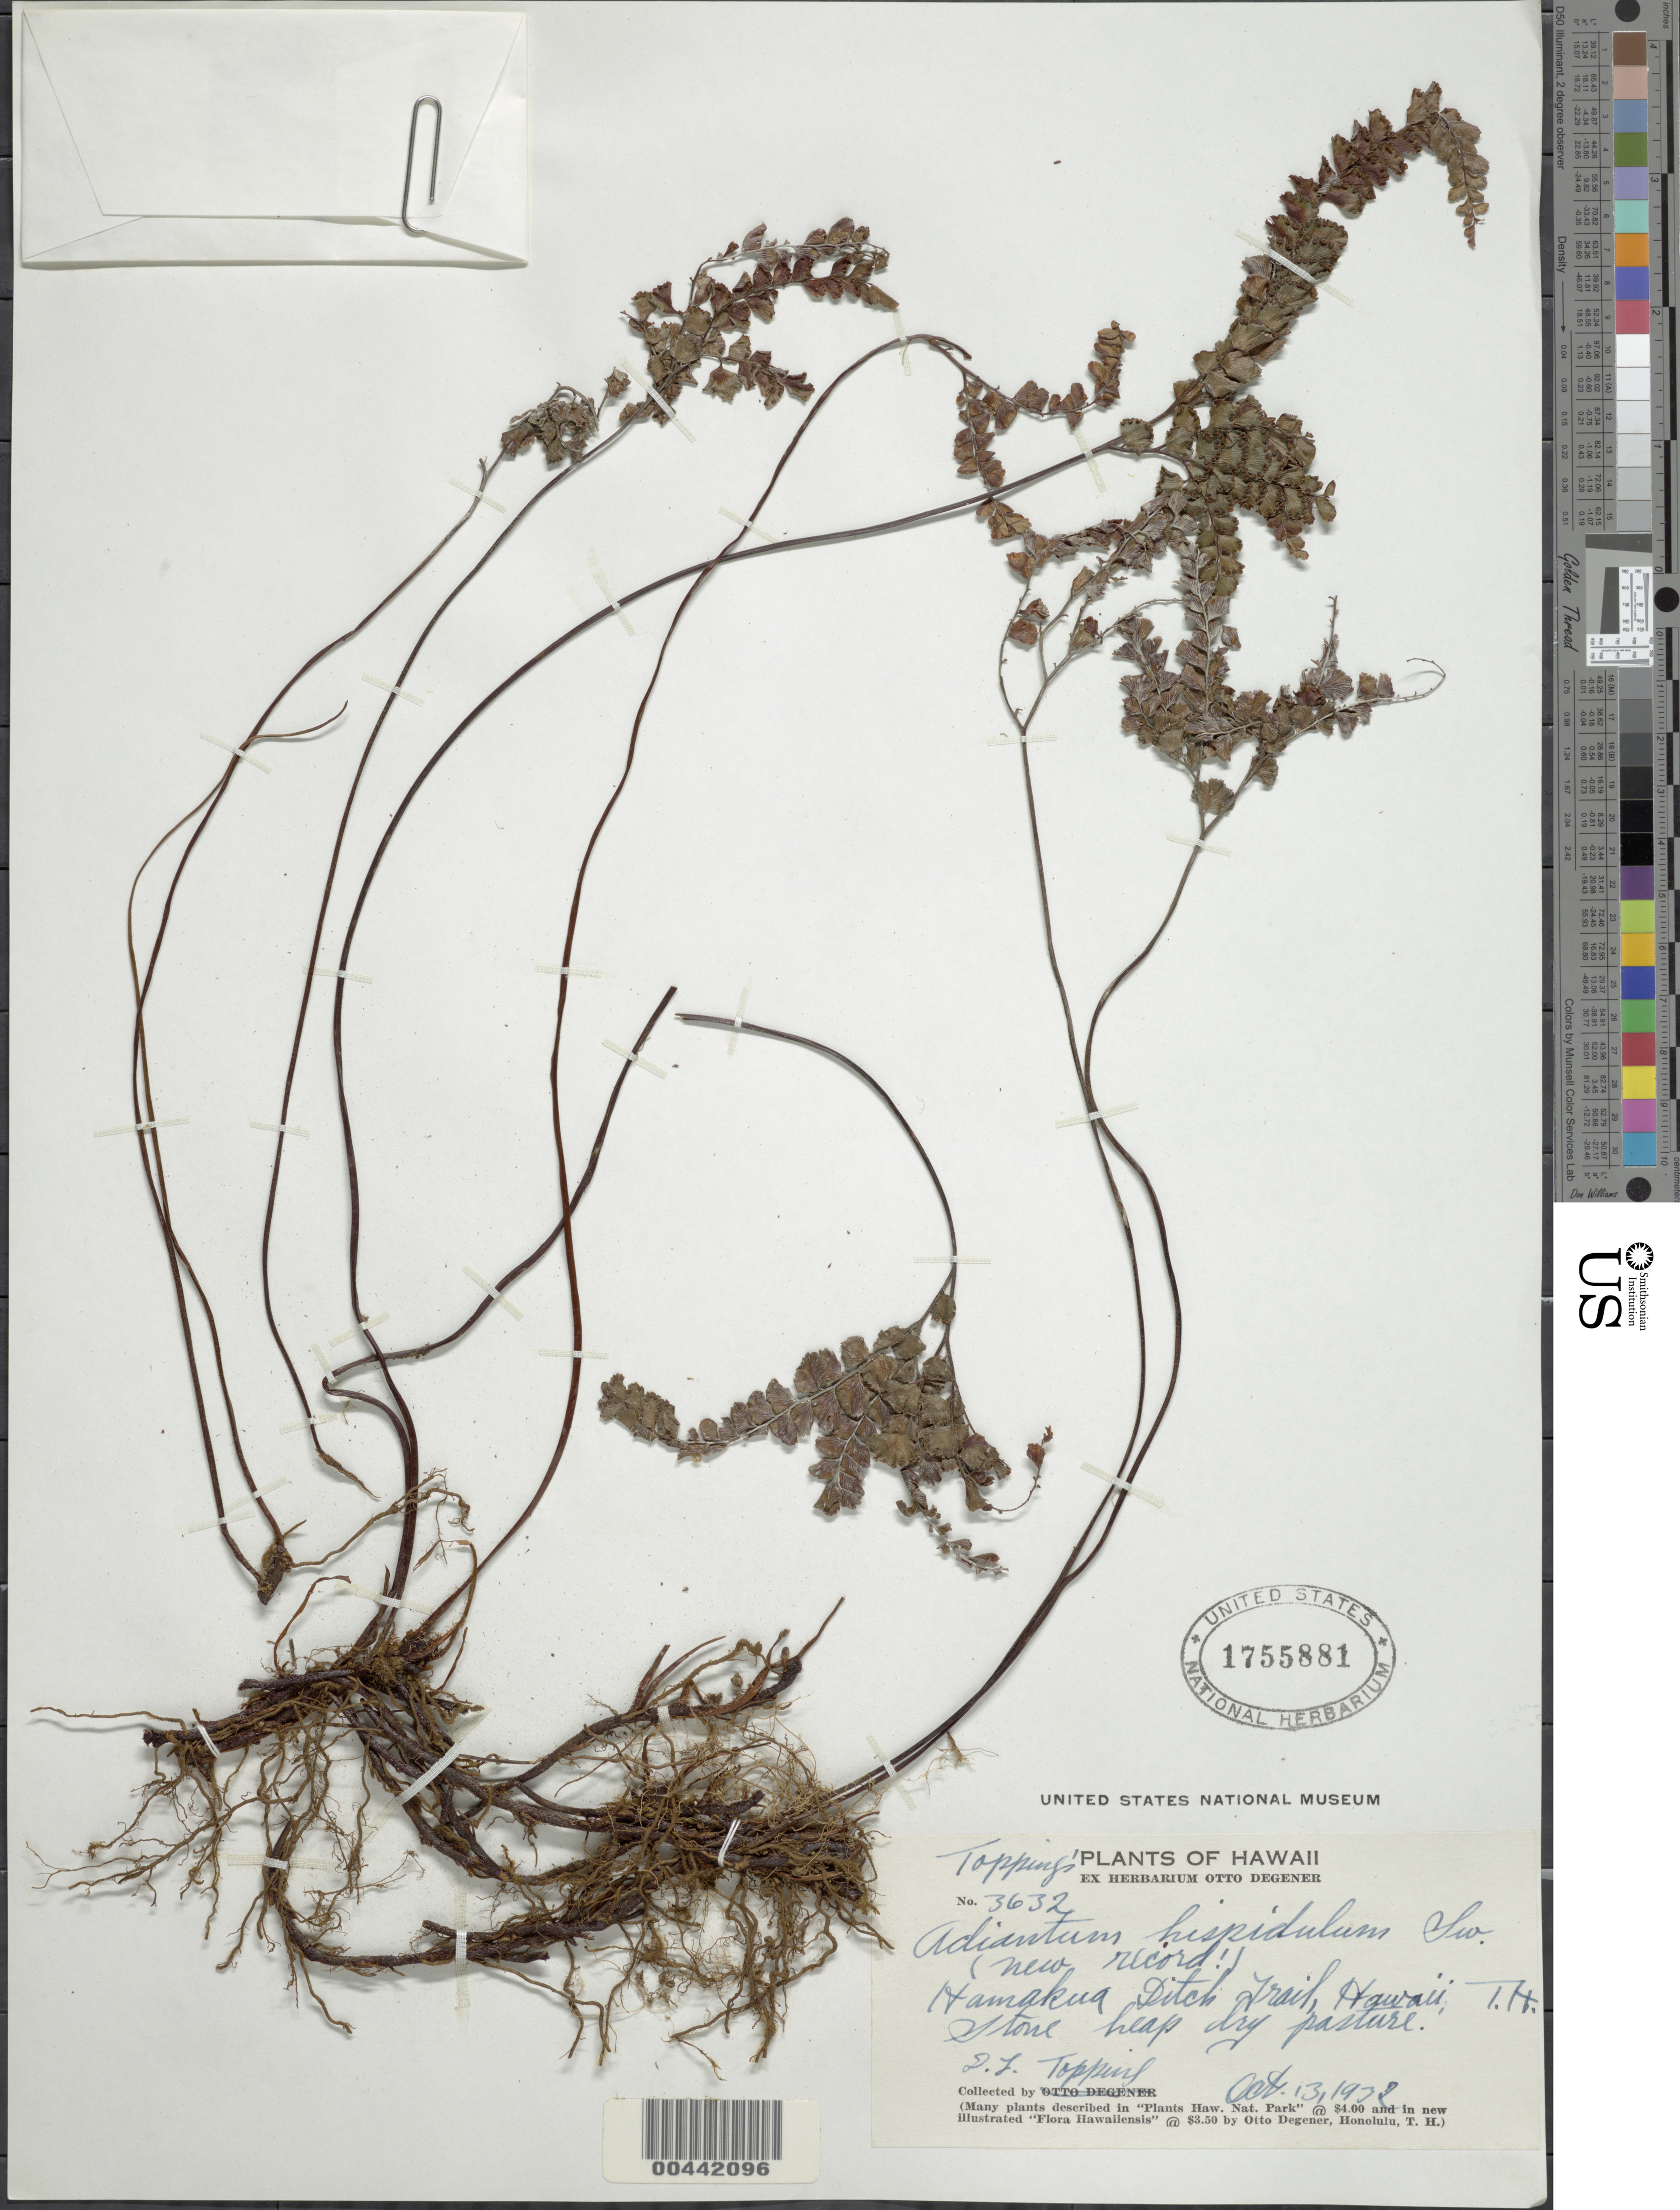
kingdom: Plantae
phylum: Tracheophyta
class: Polypodiopsida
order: Polypodiales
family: Pteridaceae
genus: Adiantum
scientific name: Adiantum hispidulum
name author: Sw.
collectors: D. L. Topping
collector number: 3632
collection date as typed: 13 Oct 1932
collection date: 1932-10-13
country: United States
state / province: Hawaii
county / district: Hawaii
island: Hawaii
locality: Hamakua Distch Trail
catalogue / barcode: US 1755881